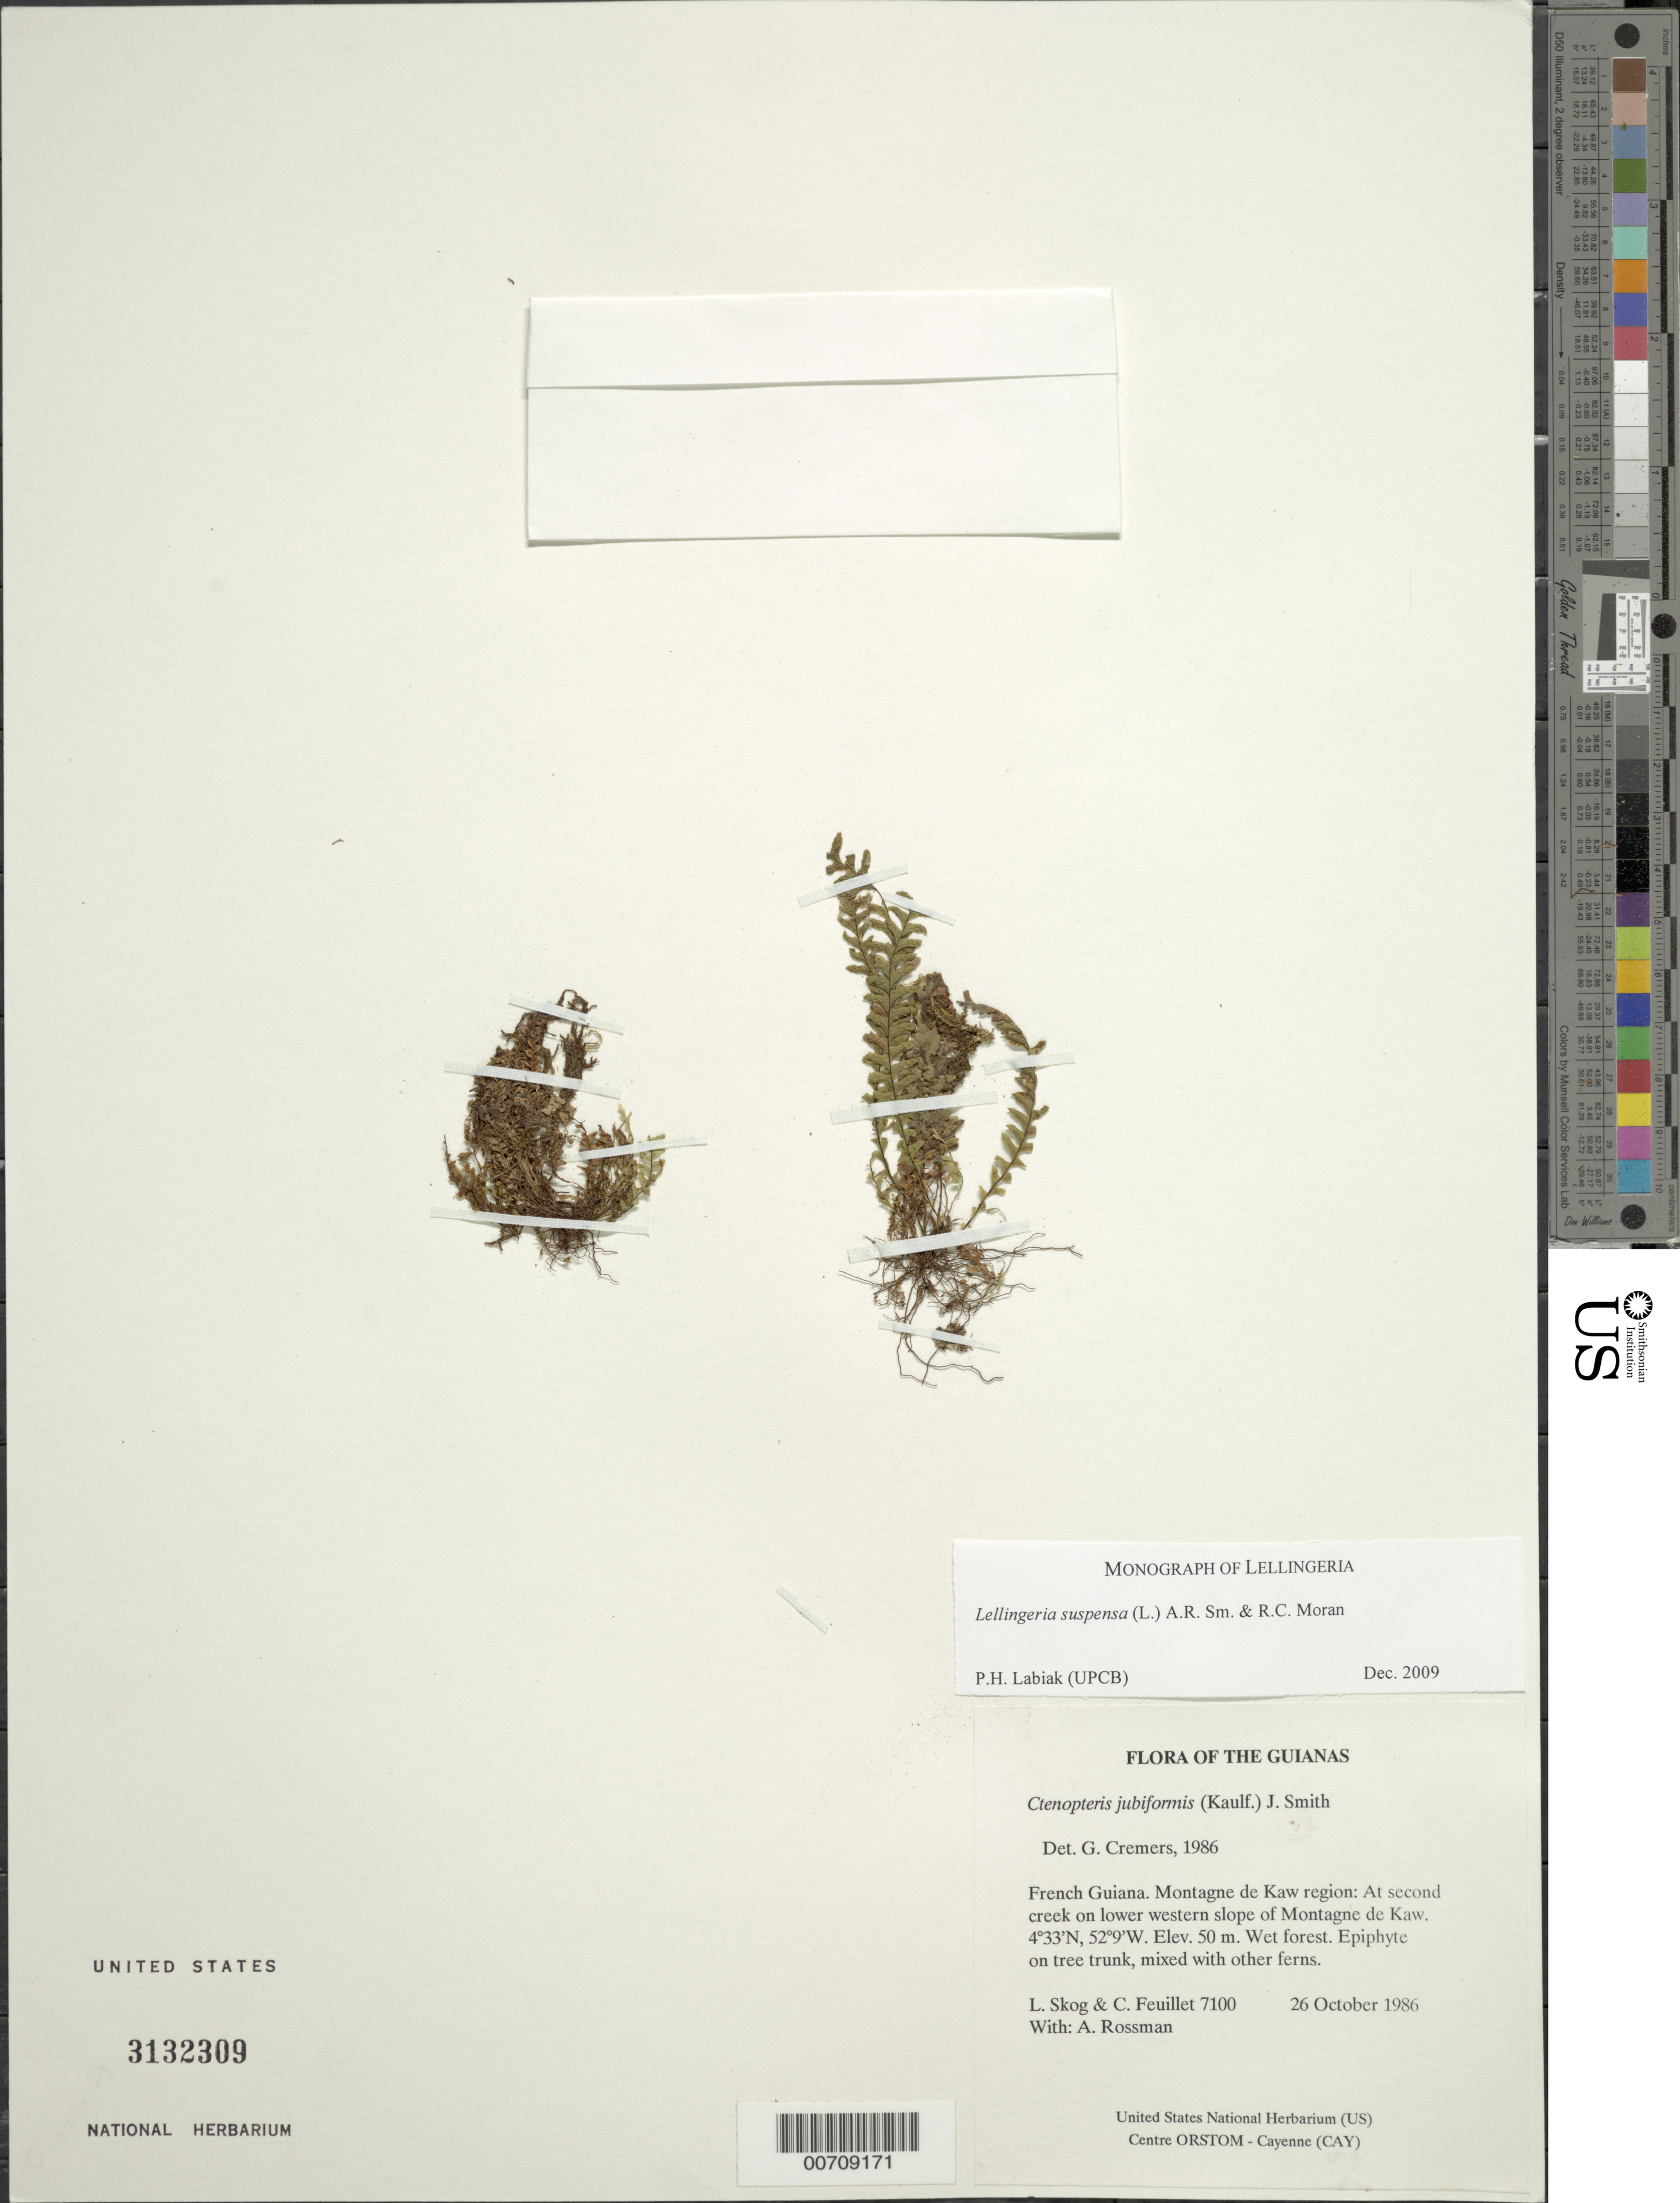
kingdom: Plantae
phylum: Tracheophyta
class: Polypodiopsida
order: Polypodiales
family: Polypodiaceae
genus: Lellingeria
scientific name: Lellingeria suspensa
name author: (L.) A.R. Sm. & R.C. Moran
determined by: Labiak, P. H.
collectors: L. E. Skog, C. Feuillet & A. Rossman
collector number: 7100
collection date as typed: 26 October 1986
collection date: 1986-10-26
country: French Guiana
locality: Montagne de Kaw. At second creek on lower western slope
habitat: Wet forest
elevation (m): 50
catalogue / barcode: US 3132309